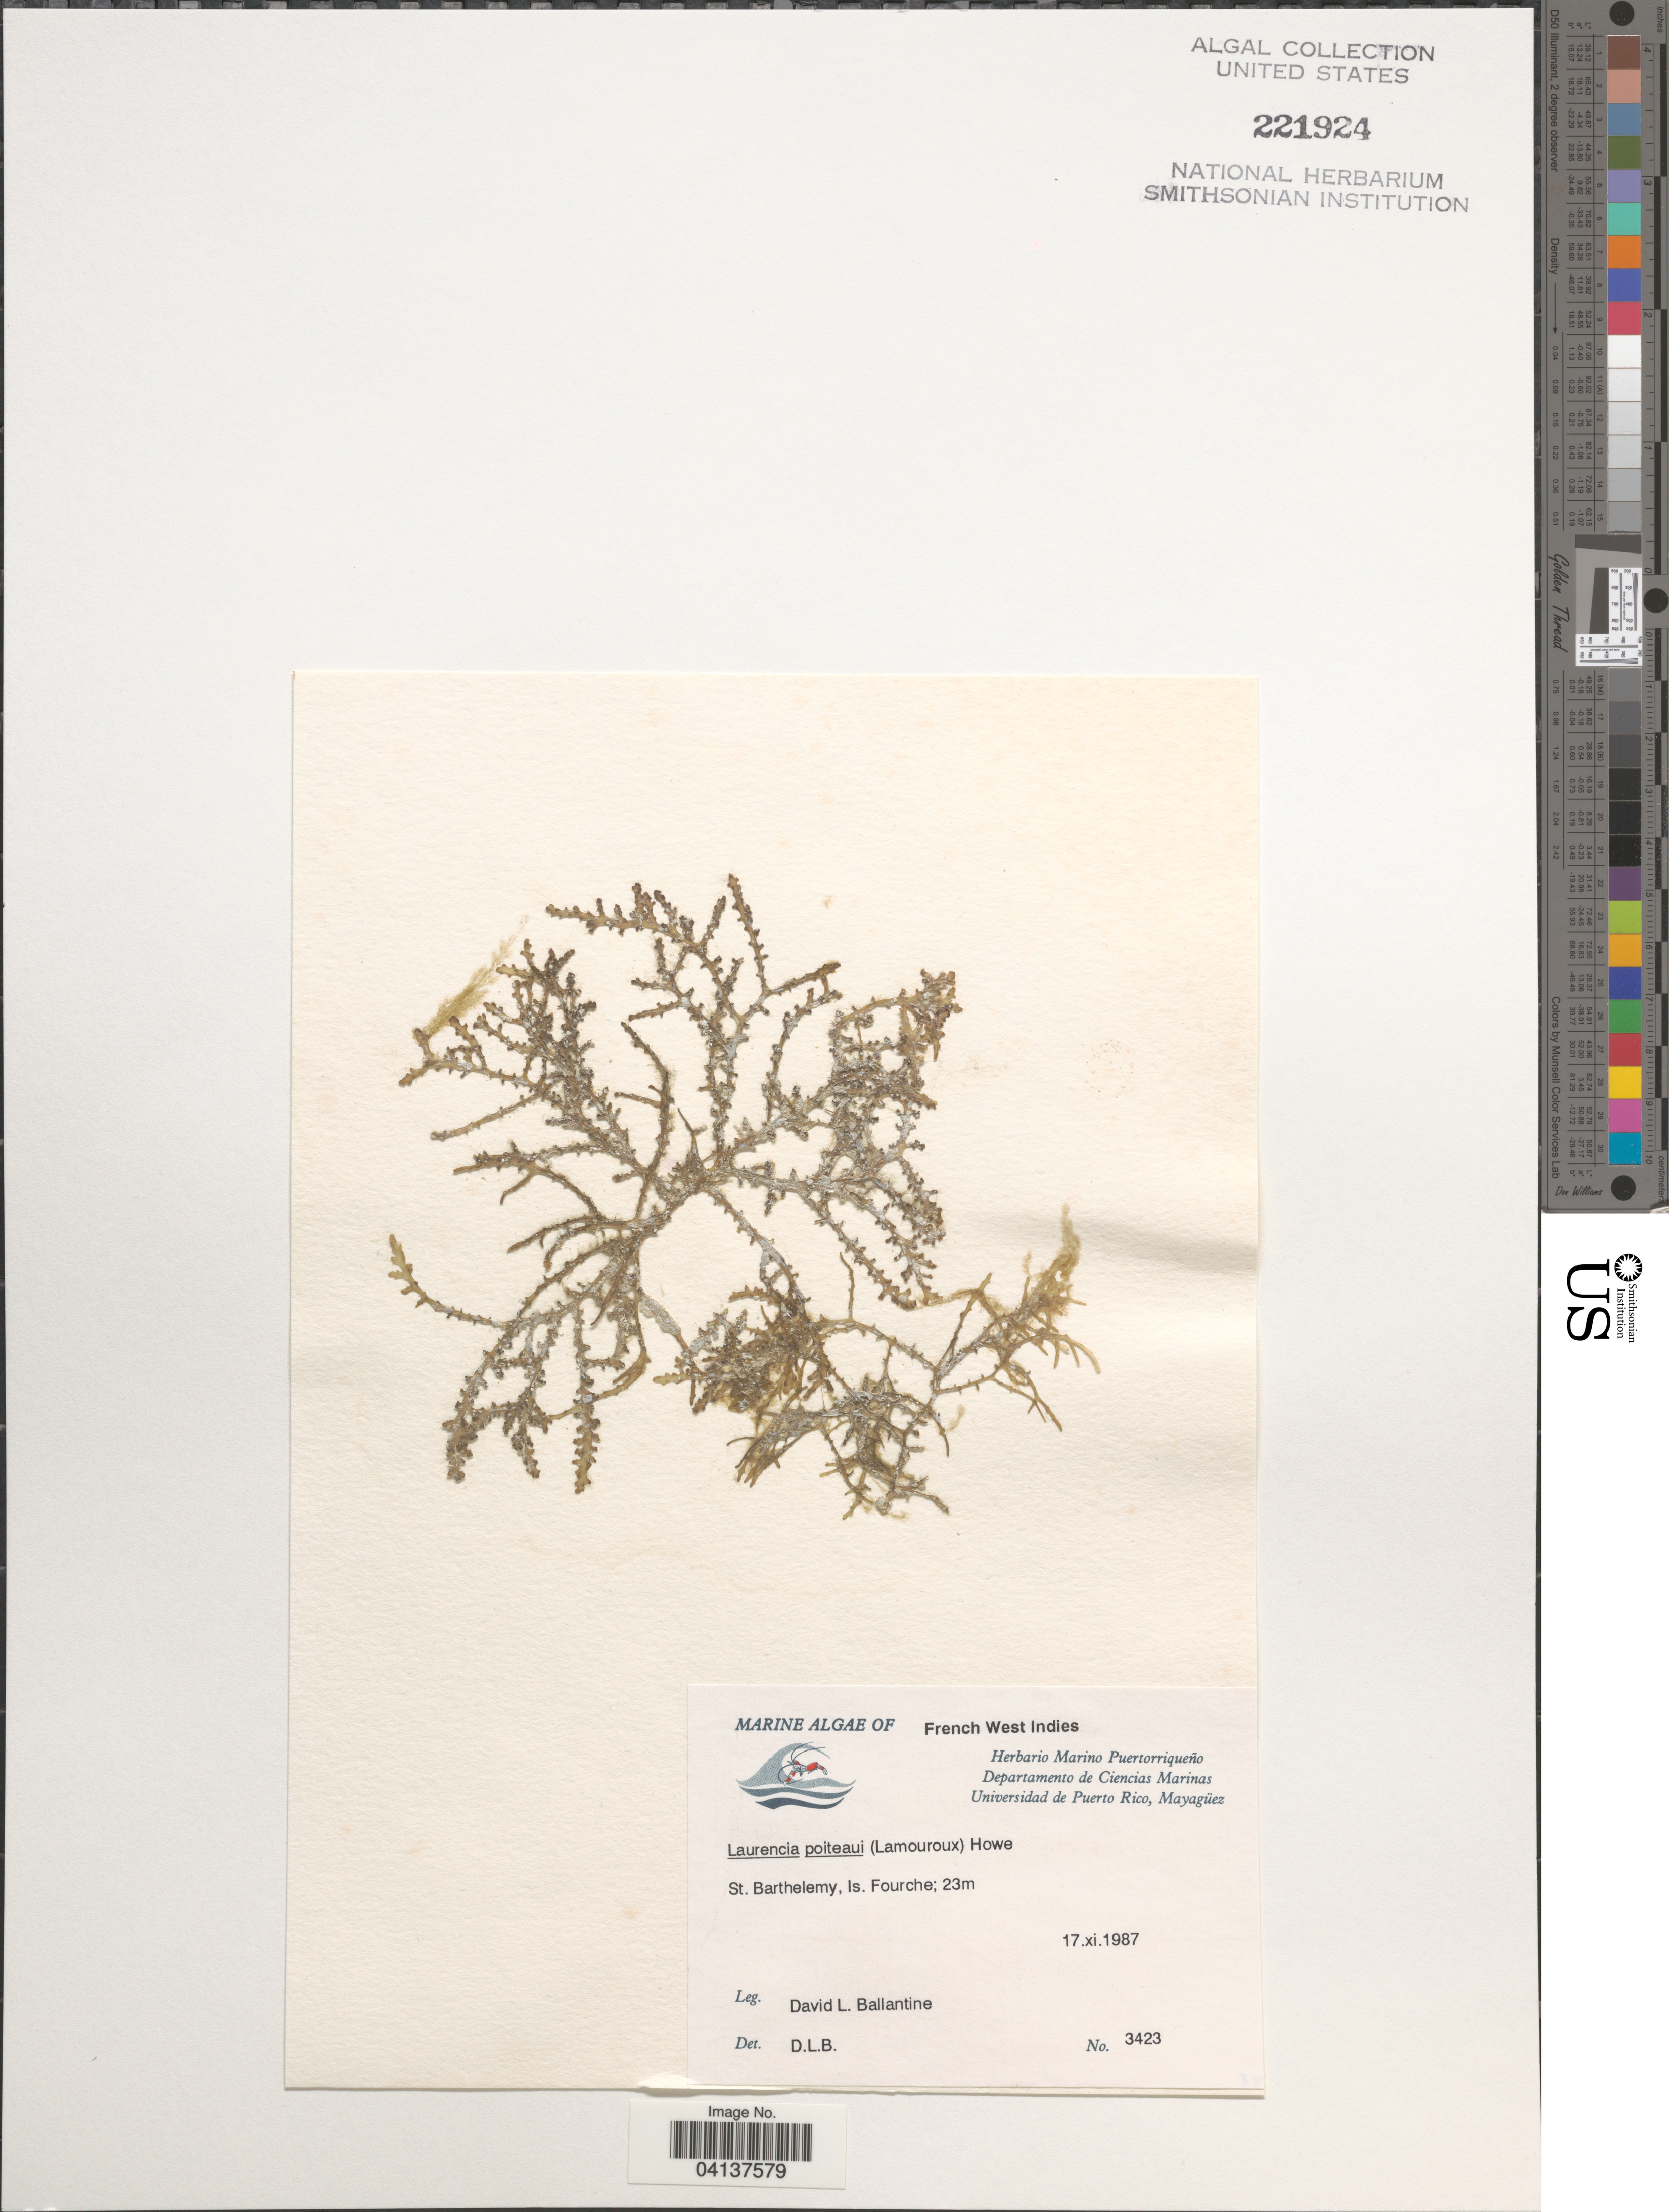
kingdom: Plantae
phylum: Rhodophyta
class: Florideophyceae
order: Ceramiales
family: Rhodomelaceae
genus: Laurencia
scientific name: Laurencia poiteaui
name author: (J.V.Lamouroux) M. Howe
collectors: D.L. Ballantine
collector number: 3423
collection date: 1987-11-17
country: Saint Barthélemy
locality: French West Indies. Is. Fourche.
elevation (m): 23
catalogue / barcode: US 221924